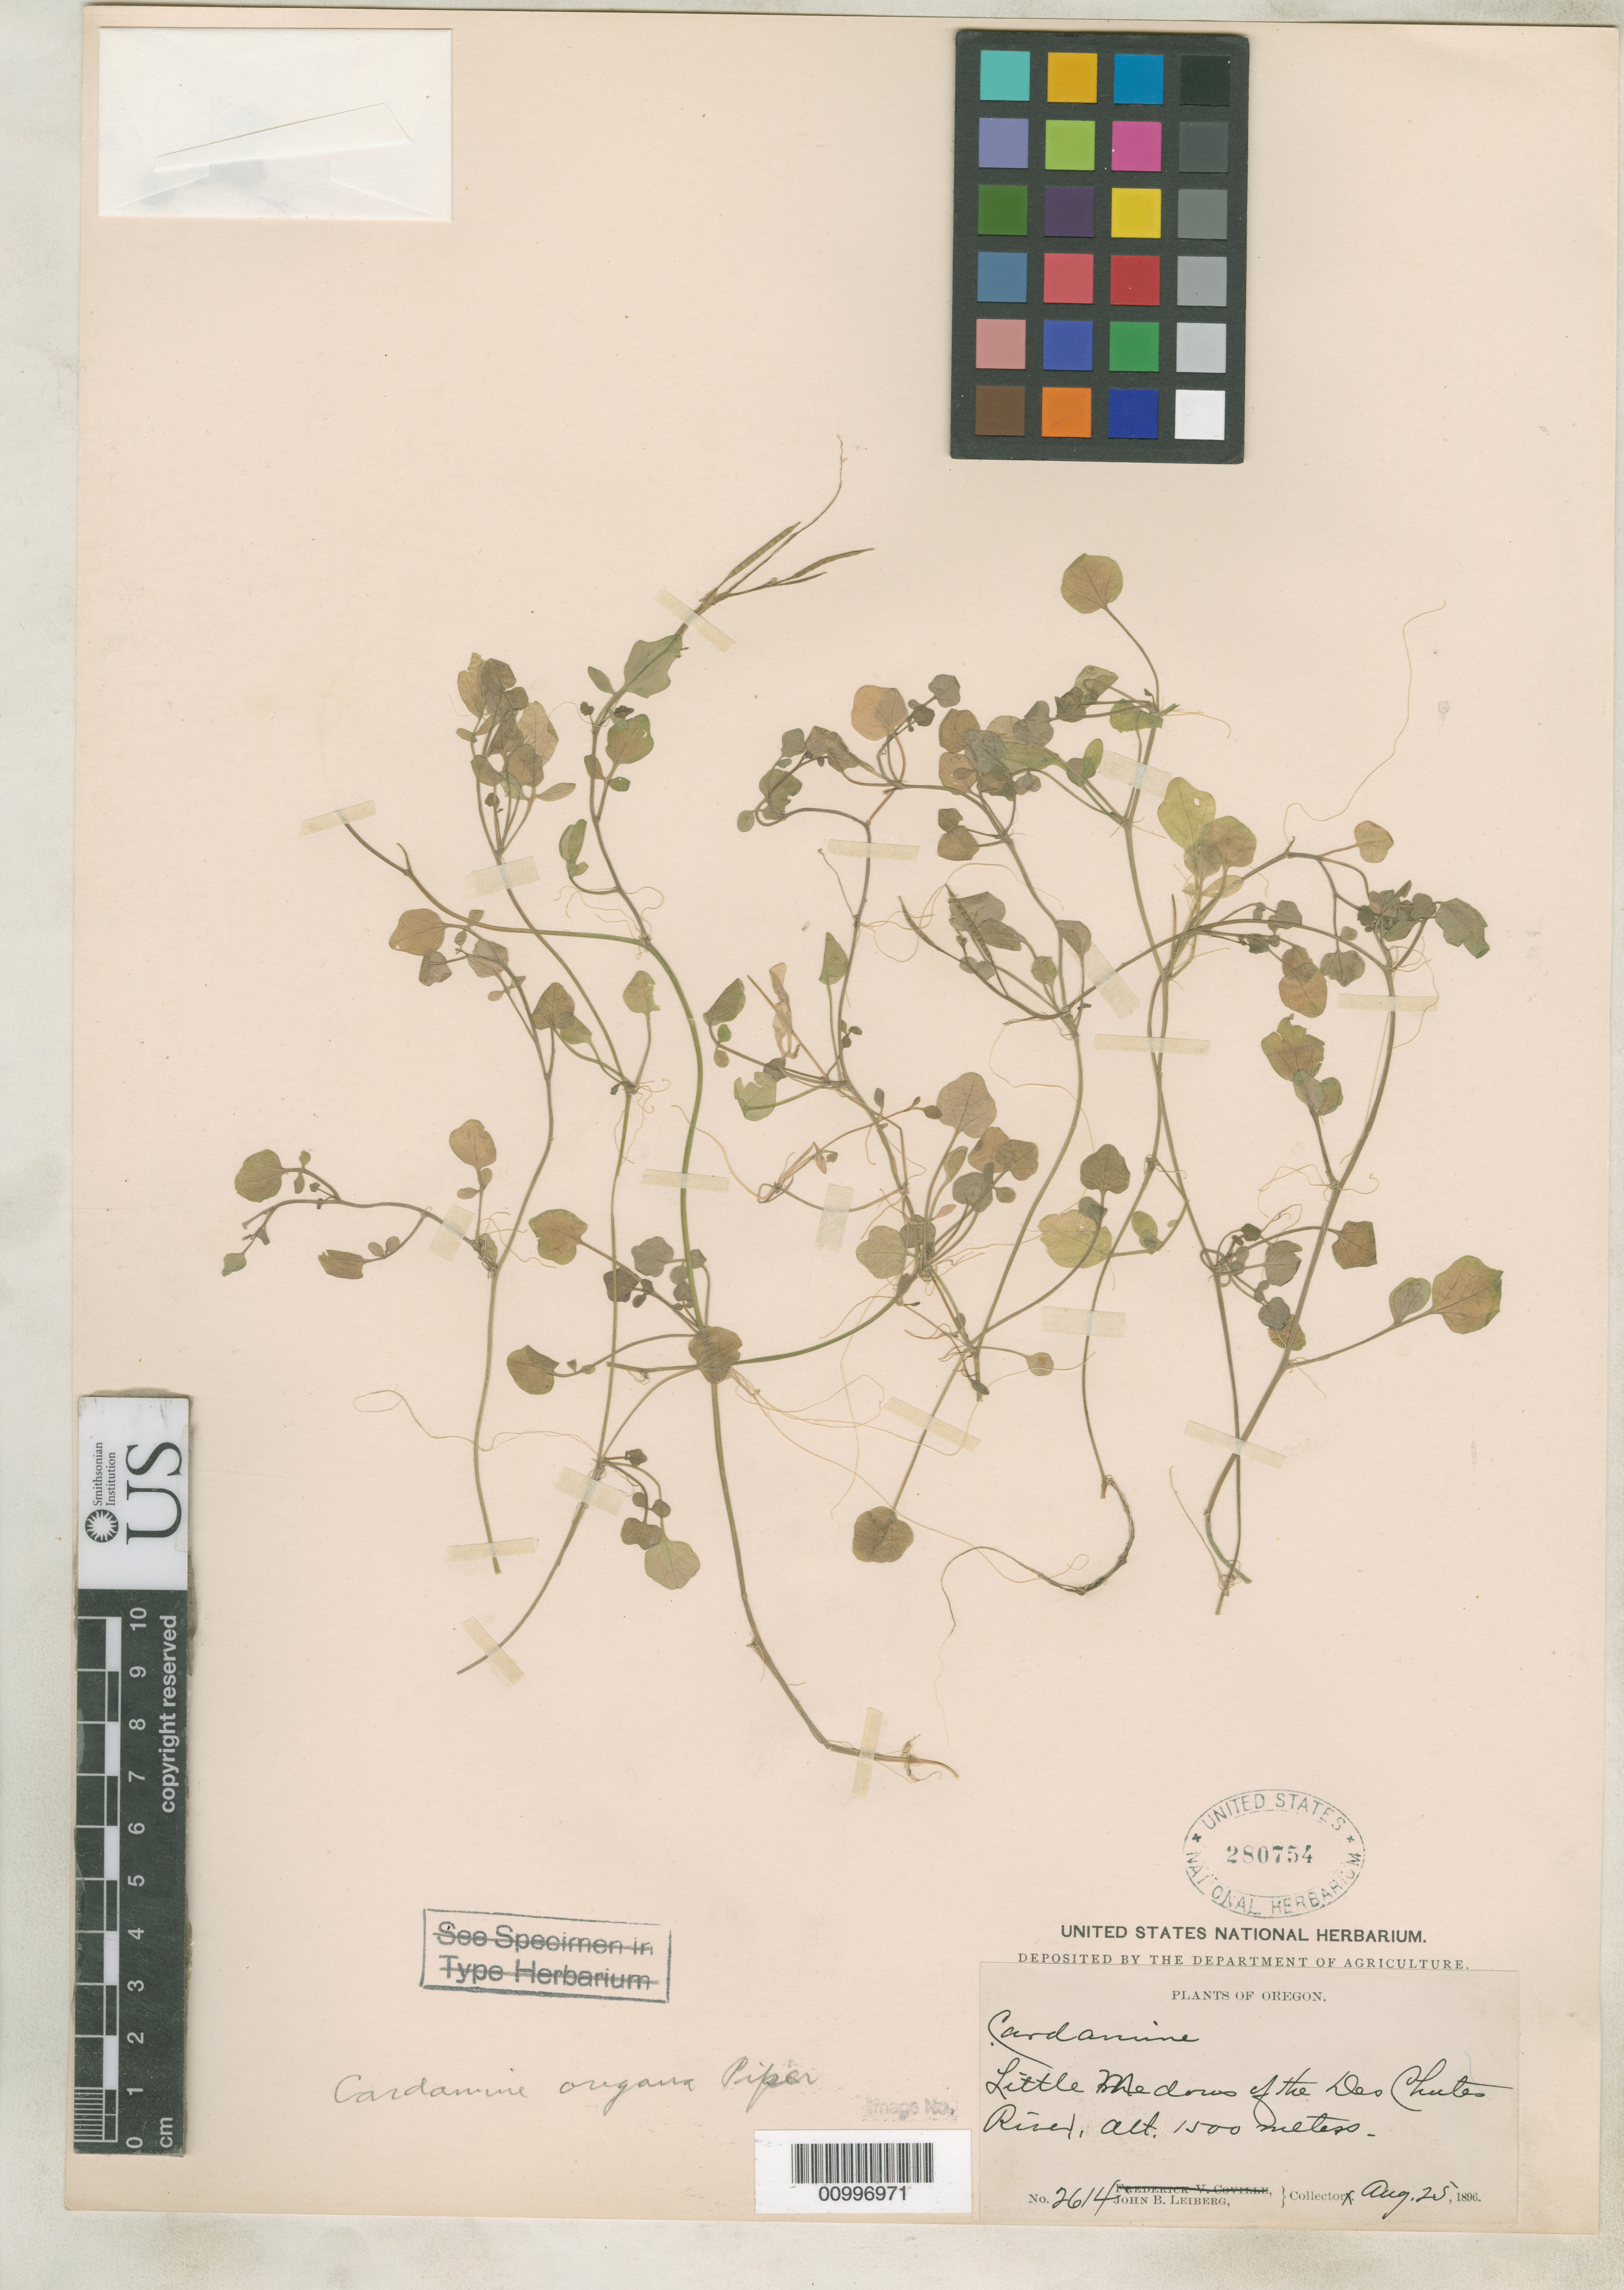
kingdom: Plantae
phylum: Tracheophyta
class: Magnoliopsida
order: Brassicales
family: Brassicaceae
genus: Cardamine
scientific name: Cardamine oregana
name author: Piper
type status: Isotype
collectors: J. Leiberg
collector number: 2614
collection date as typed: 25 Aug 1896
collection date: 1896-08-25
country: United States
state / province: Oregon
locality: Little meadows of the Des Chutes River.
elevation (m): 1500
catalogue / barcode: US 280754